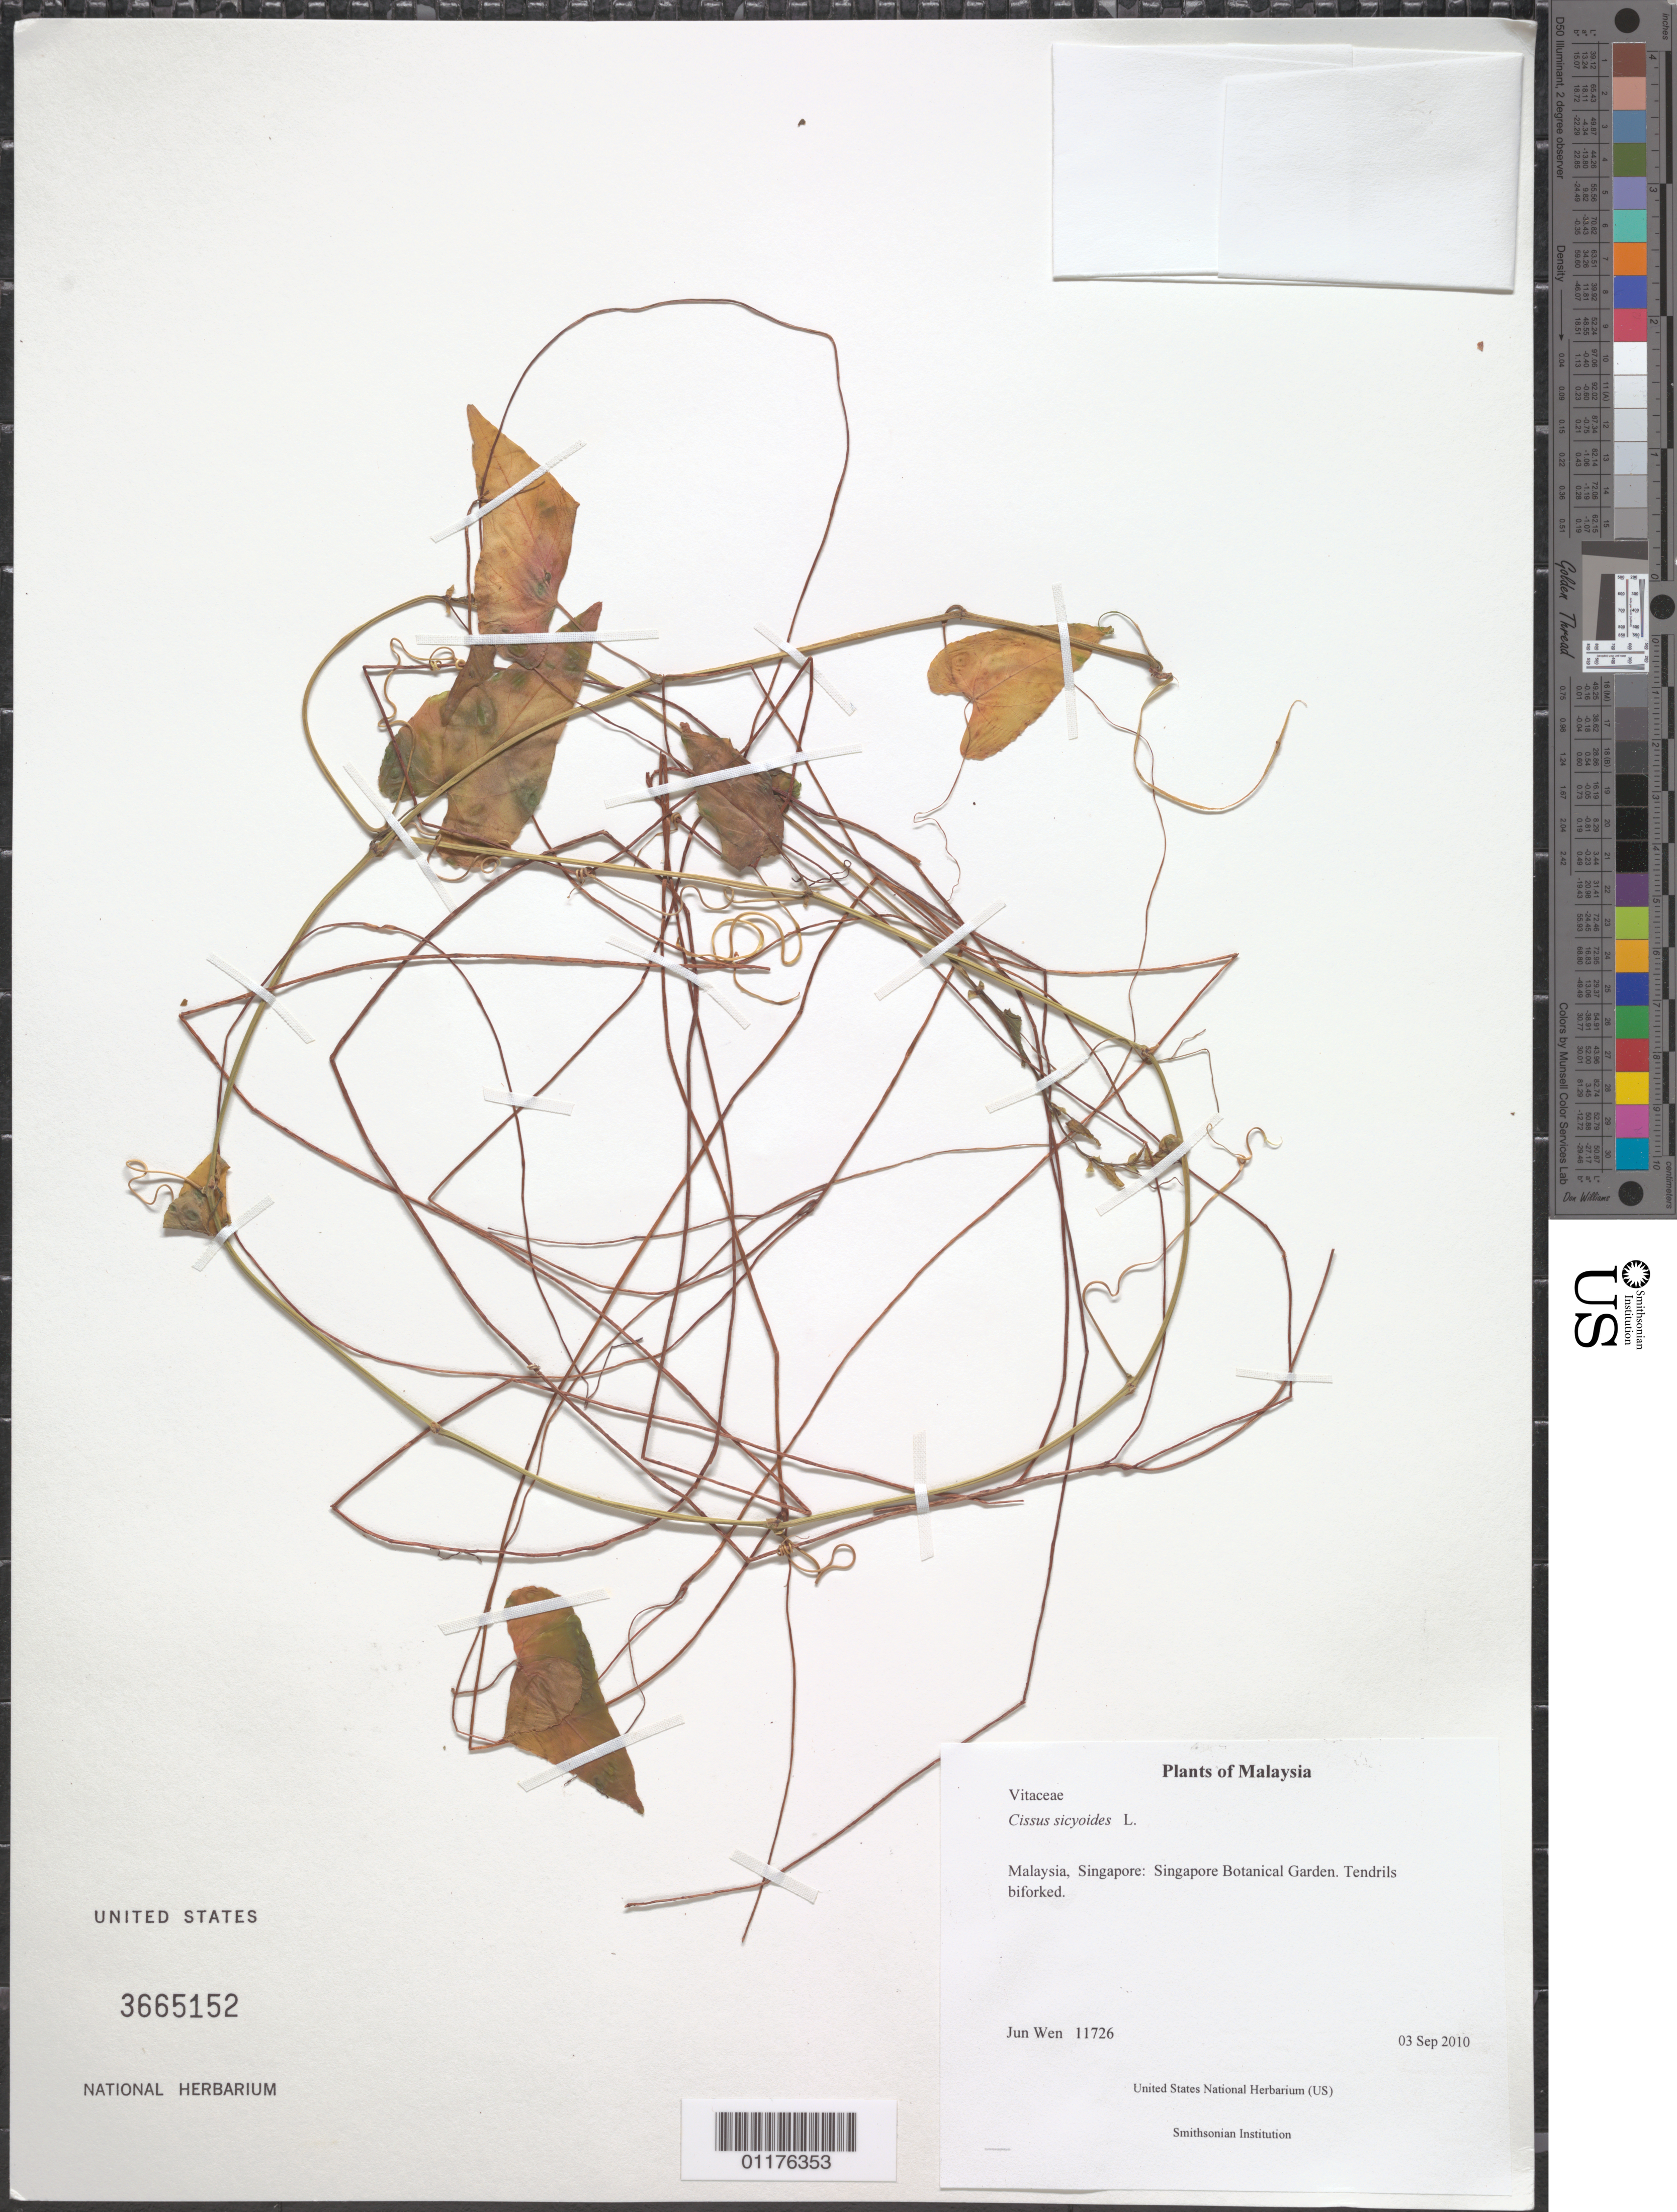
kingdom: Plantae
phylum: Tracheophyta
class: Magnoliopsida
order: Vitales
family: Vitaceae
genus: Cissus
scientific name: Cissus sicyoides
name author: L.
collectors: J. Wen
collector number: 11726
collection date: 2010-09-03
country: Malaysia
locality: Singapore: Singapore Botanical Garden.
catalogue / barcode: US 3665152